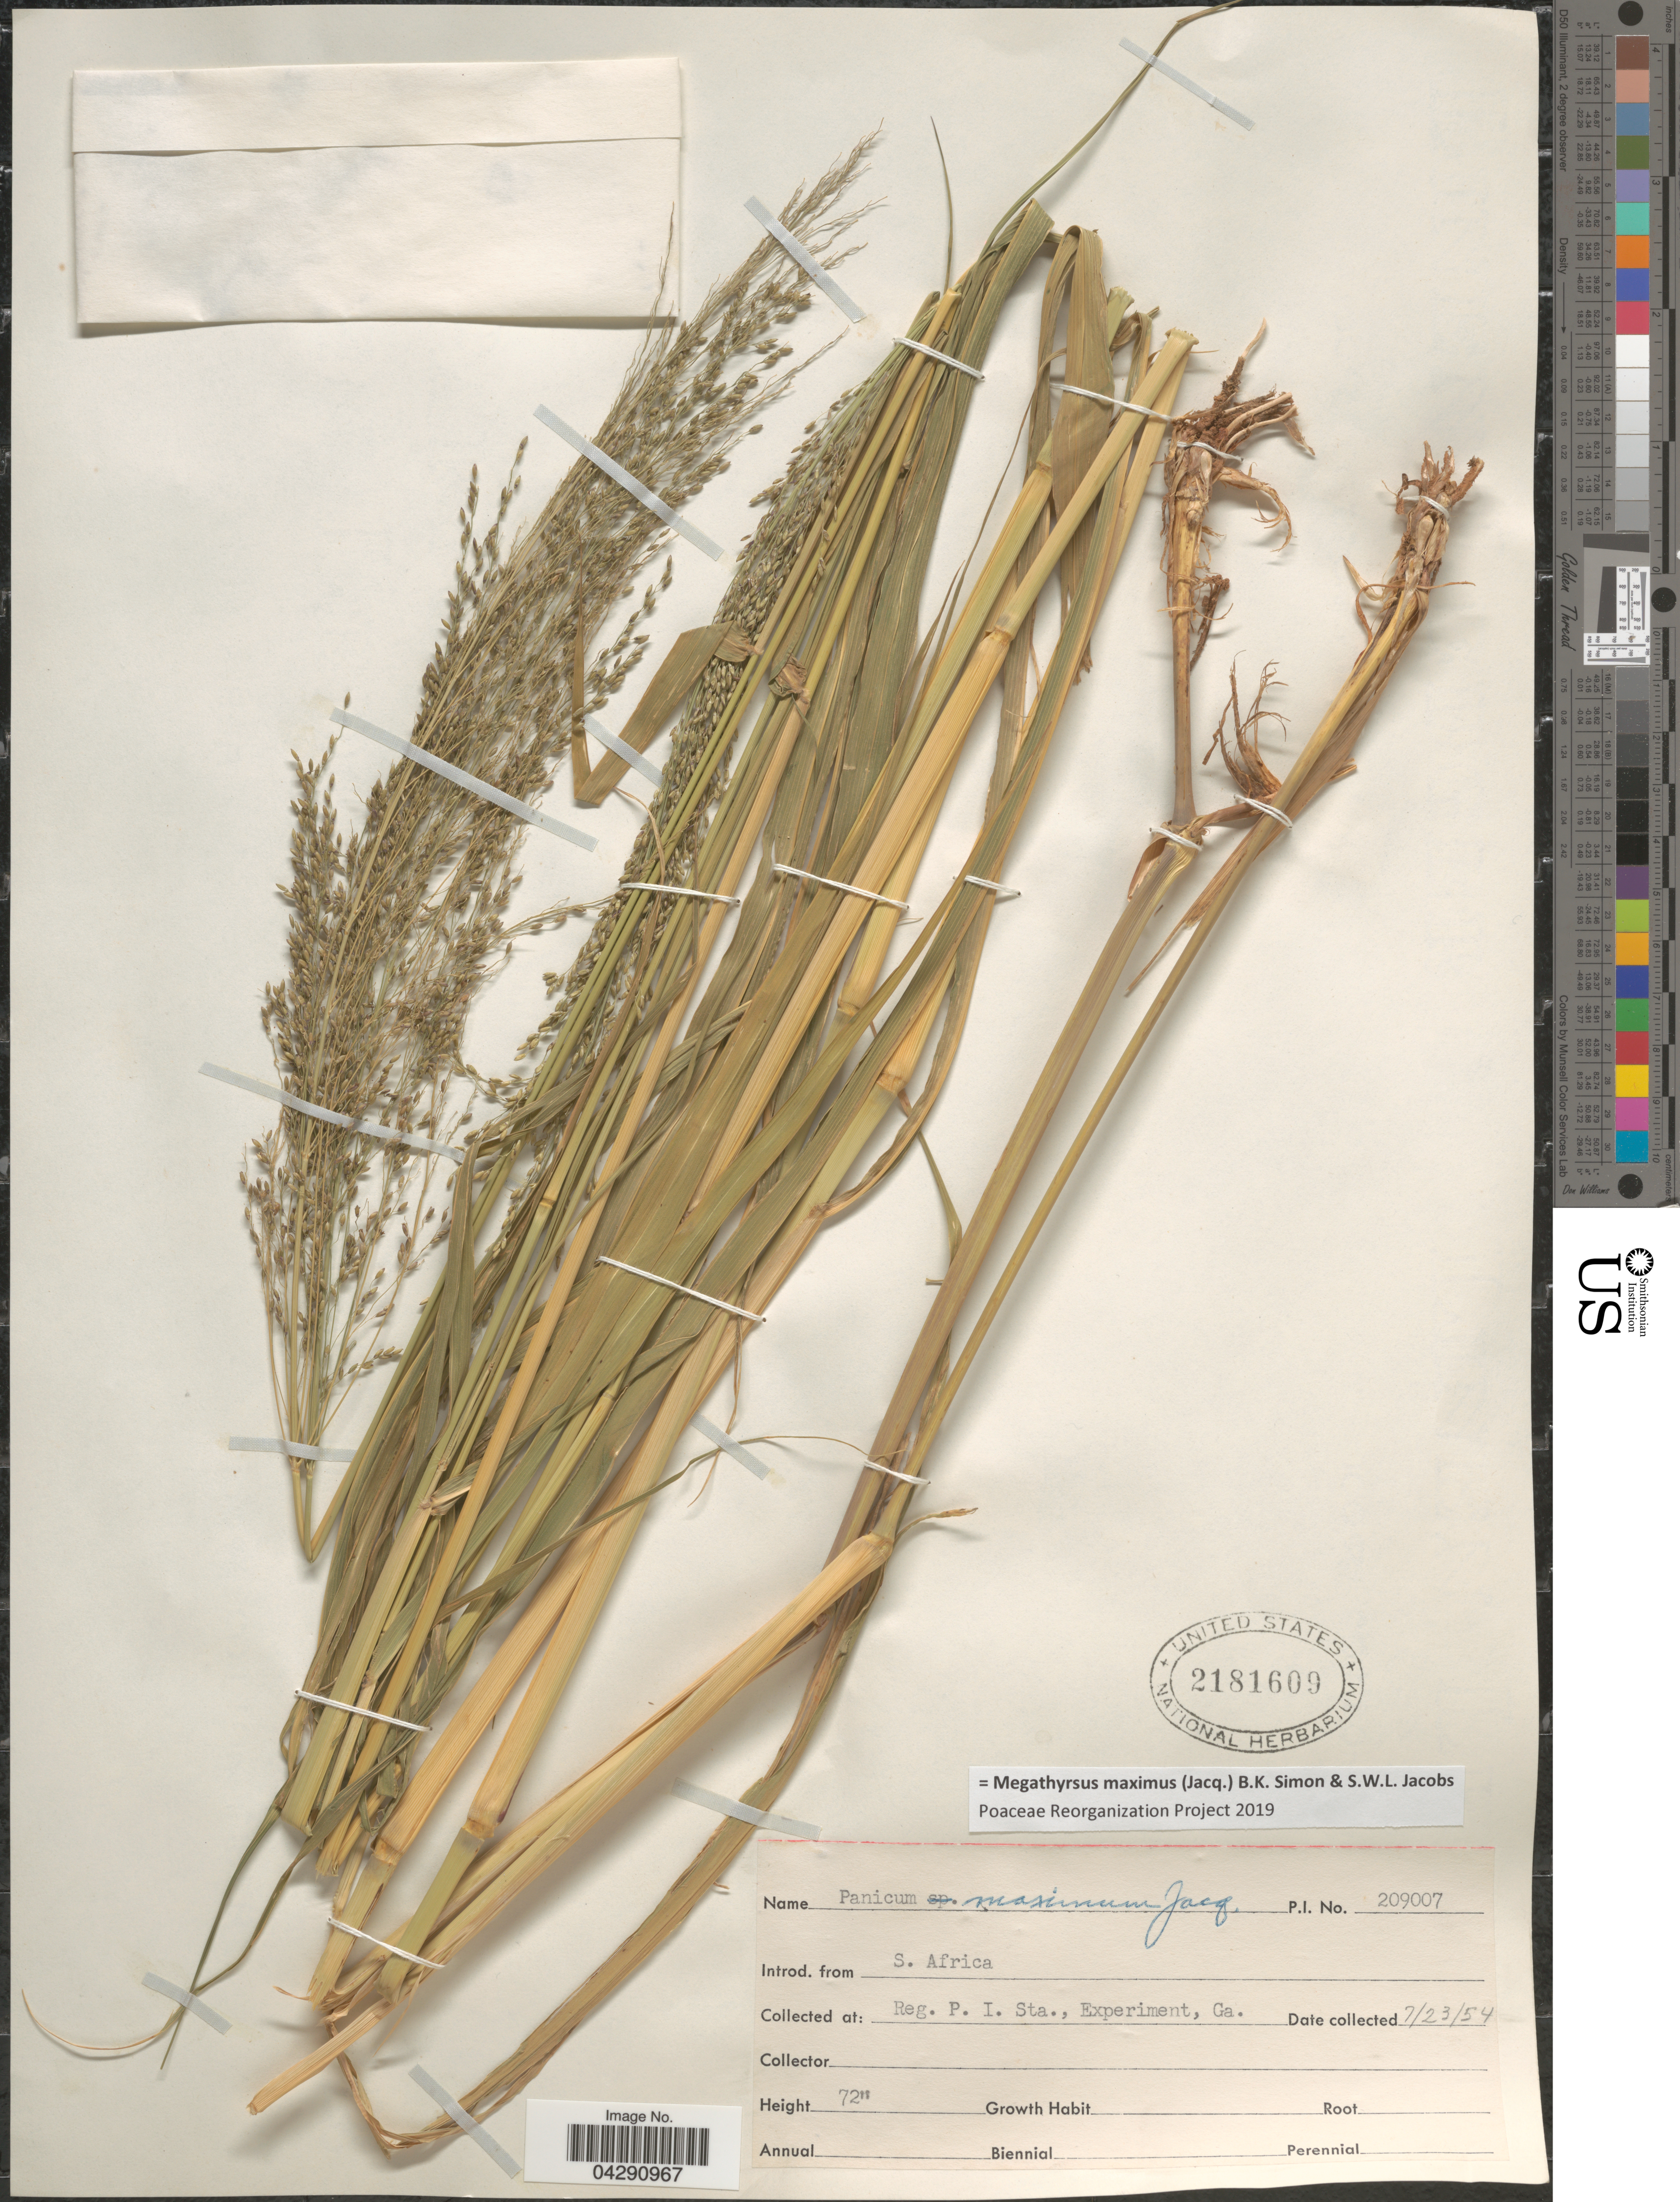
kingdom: Plantae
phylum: Tracheophyta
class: Liliopsida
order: Poales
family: Poaceae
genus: Megathyrsus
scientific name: Megathyrsus maximus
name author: (Jacq.) B.K. Simon & S.W.L. Jacobs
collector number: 209007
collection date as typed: Transcribed d/m/y: 23/7/54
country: United States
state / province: Georgia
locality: Reg. P. I. Sta., Experiment.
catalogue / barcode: US 2181609